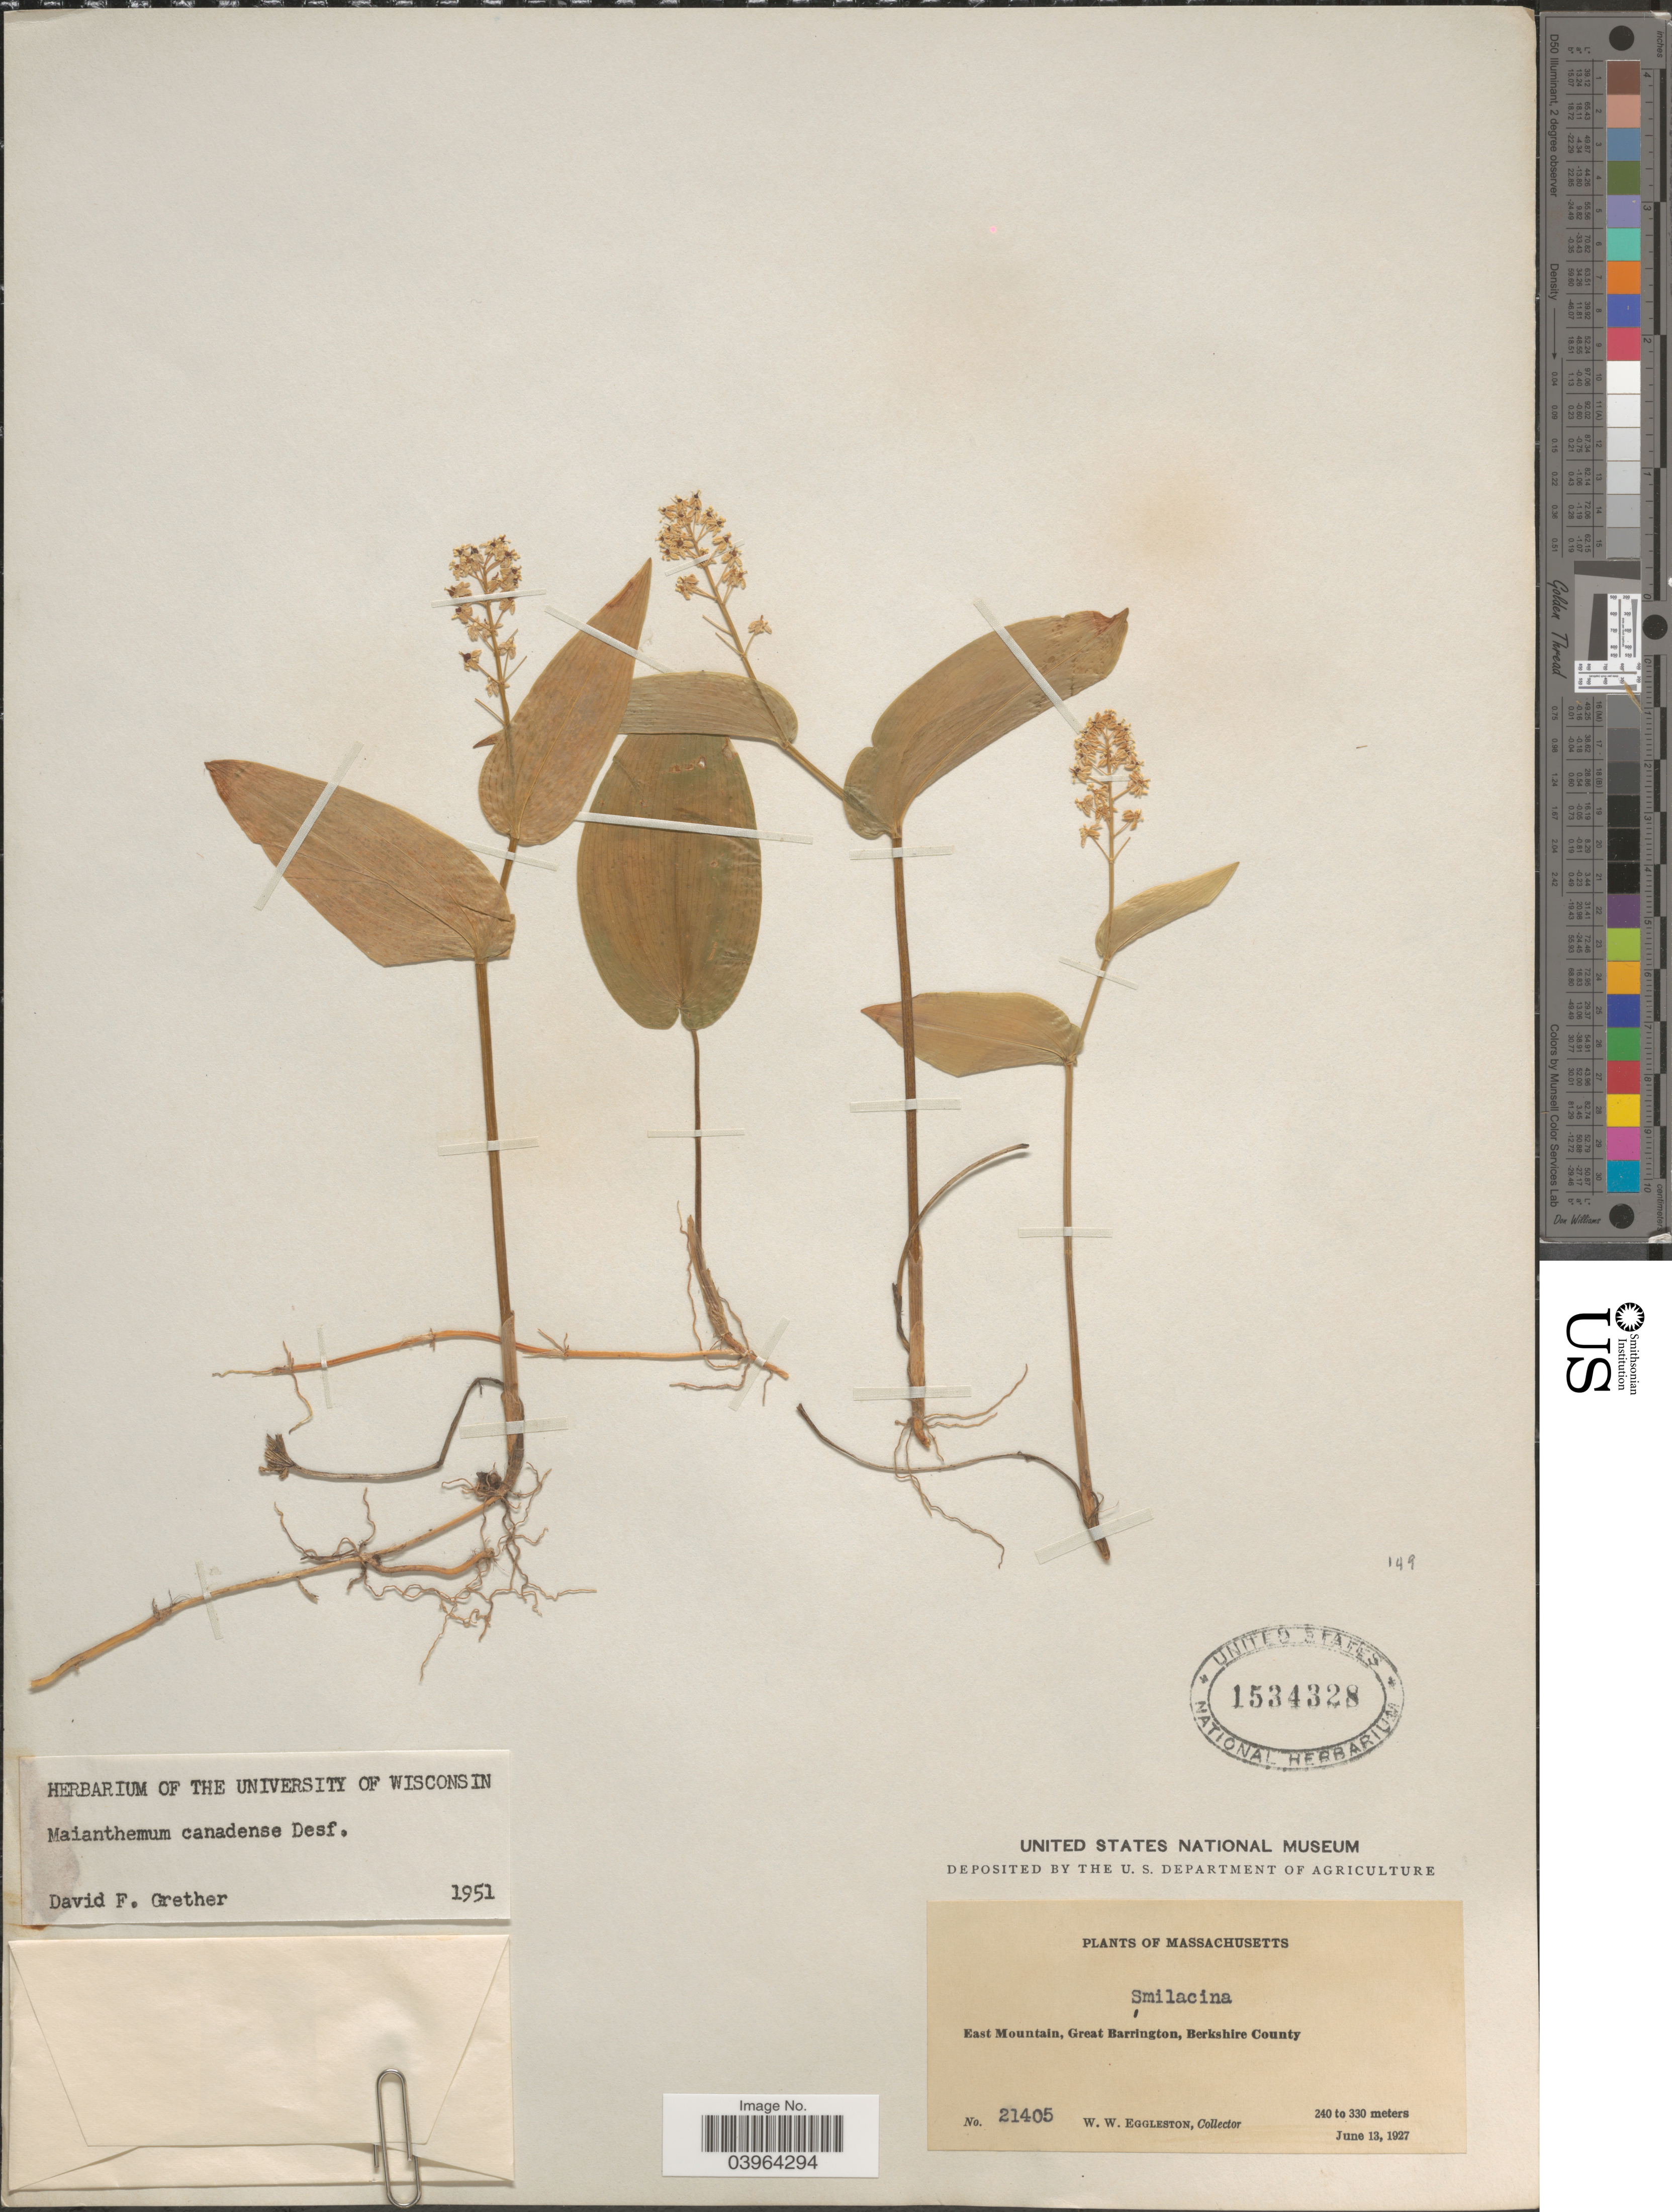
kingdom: Plantae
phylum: Tracheophyta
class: Liliopsida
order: Asparagales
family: Asparagaceae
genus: Maianthemum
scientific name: Maianthemum canadense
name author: Desf.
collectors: W. W. Eggleston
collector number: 21405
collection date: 1927-06-13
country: United States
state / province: Massachusetts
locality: East Mountain, Great Barrington, Berkshire County.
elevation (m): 240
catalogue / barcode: US 1534328